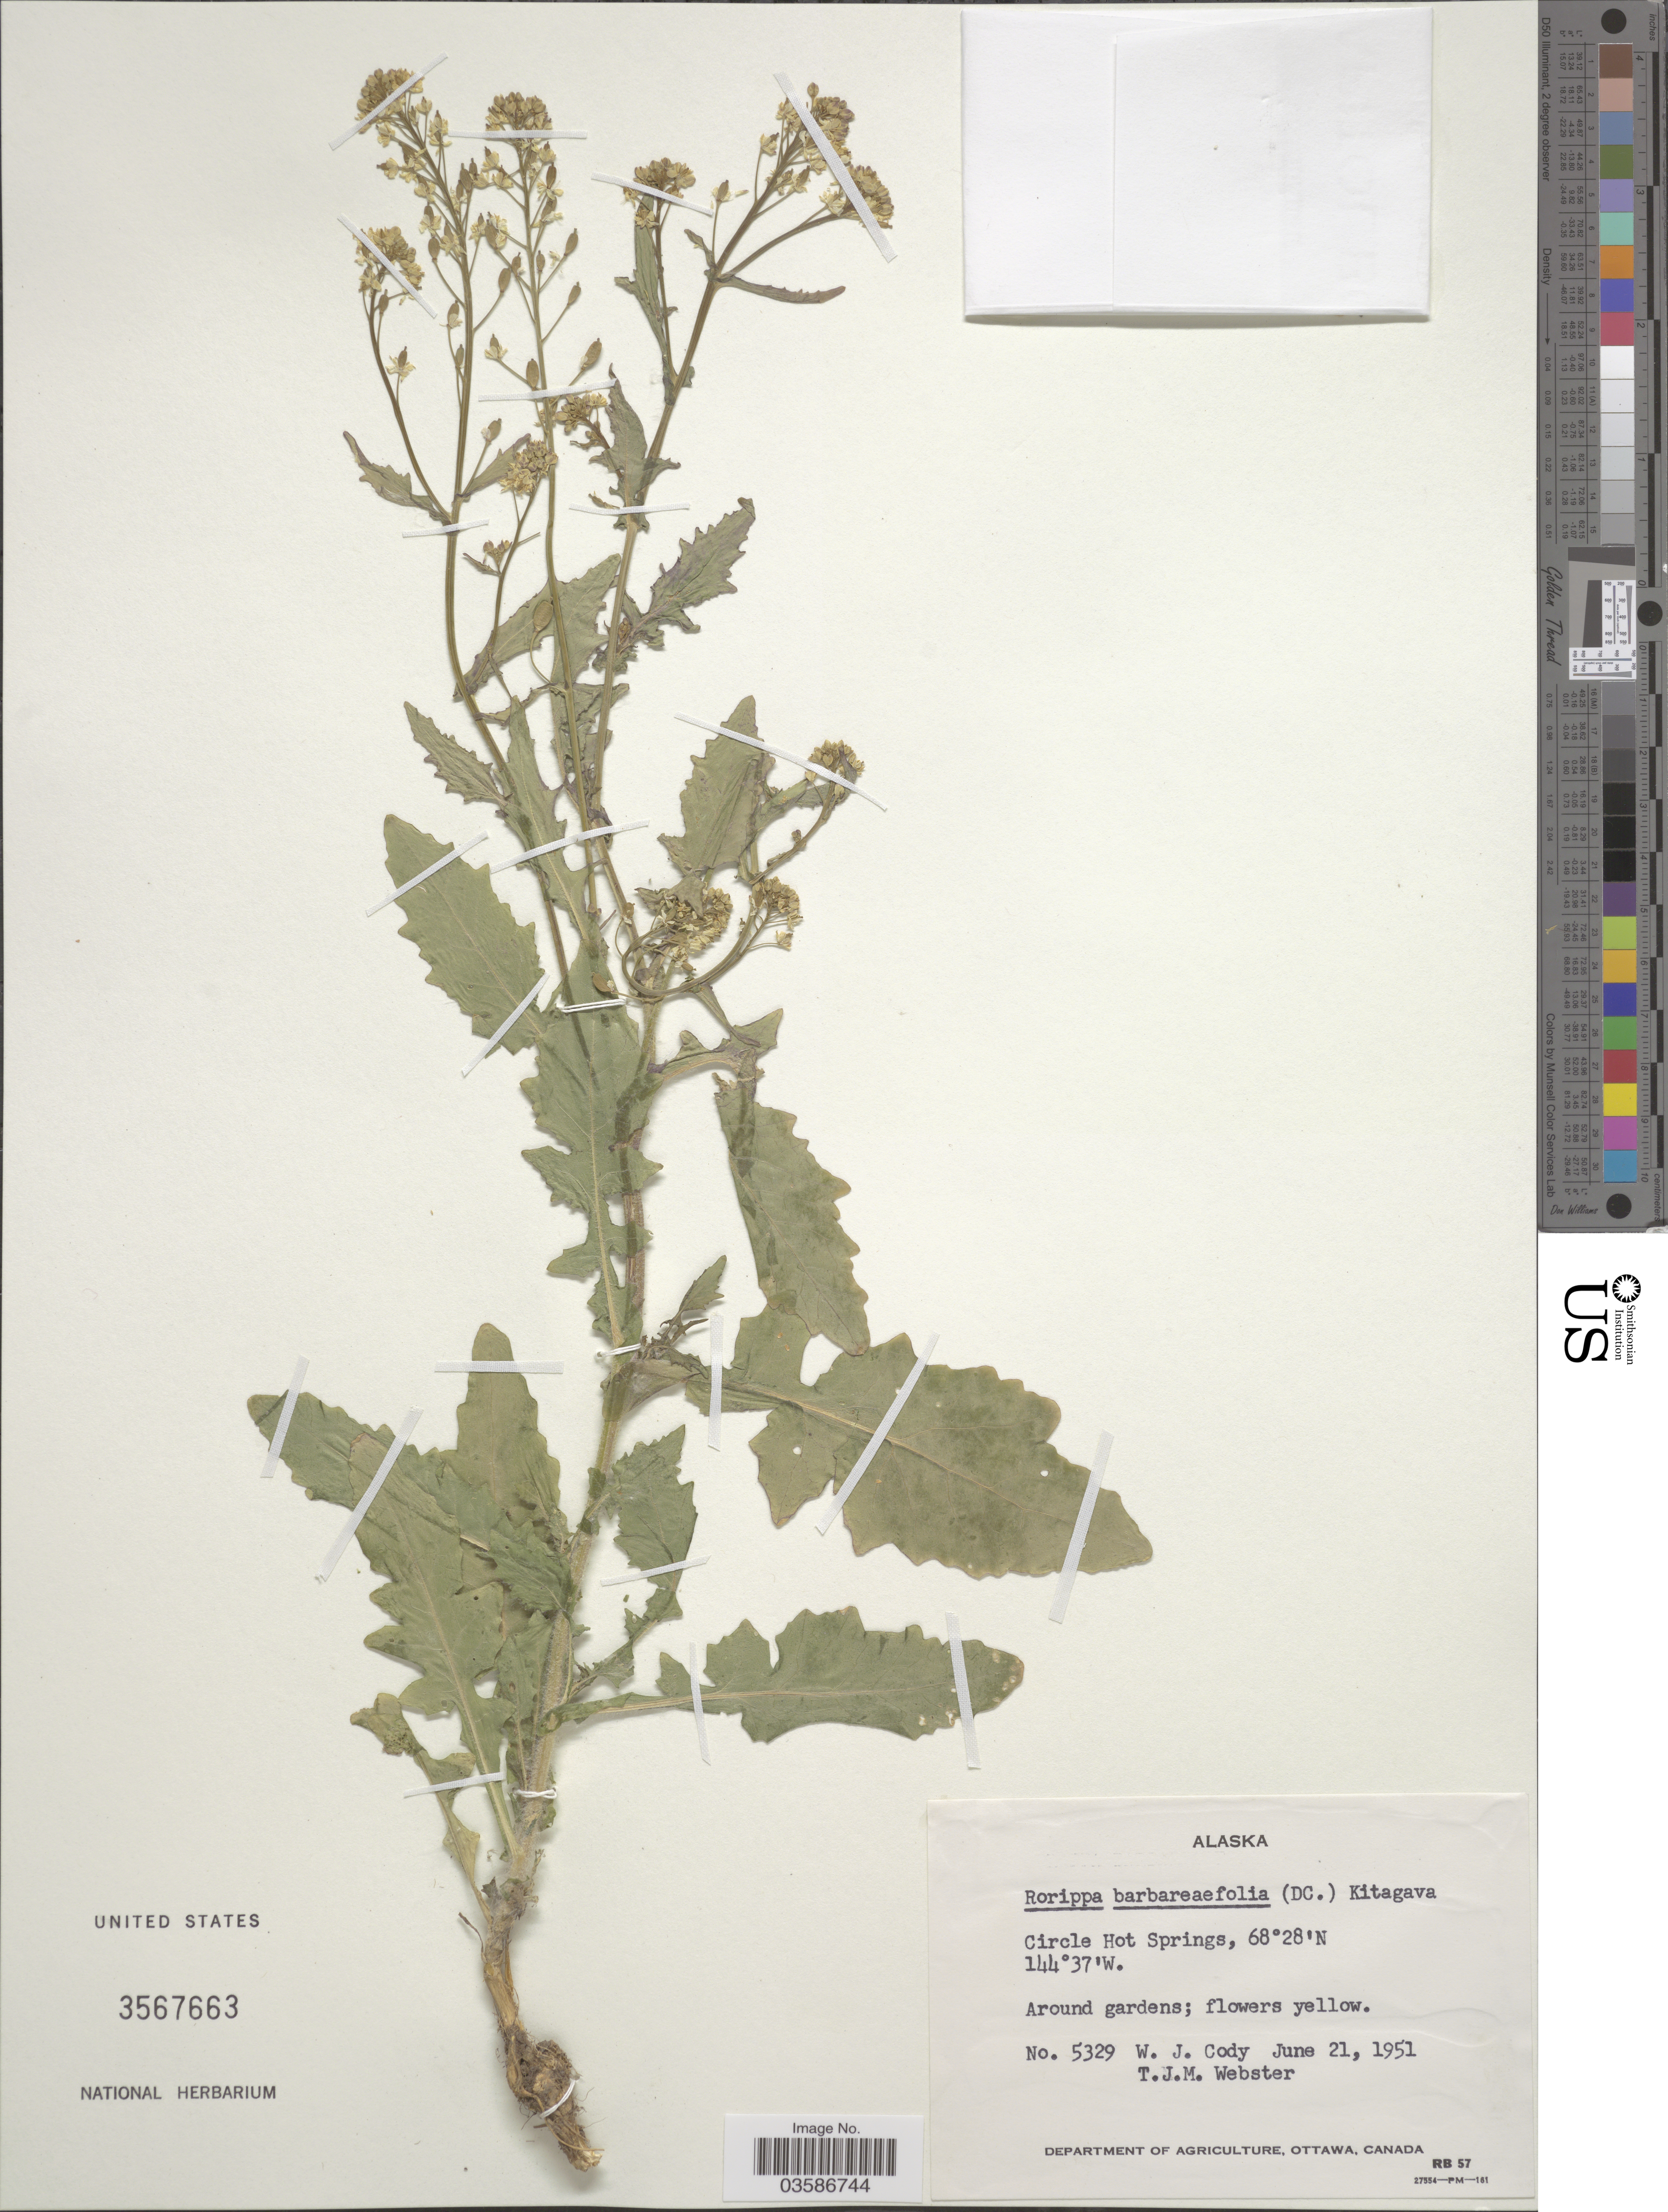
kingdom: Plantae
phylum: Tracheophyta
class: Magnoliopsida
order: Brassicales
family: Brassicaceae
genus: Rorippa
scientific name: Rorippa barbareifolia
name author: (DC.) Kitag.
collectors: W. Cody & T. J. Webster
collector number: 5329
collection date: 1951-06-21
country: United States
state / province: Alaska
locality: Cricle Hot Springs.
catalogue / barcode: US 3567663